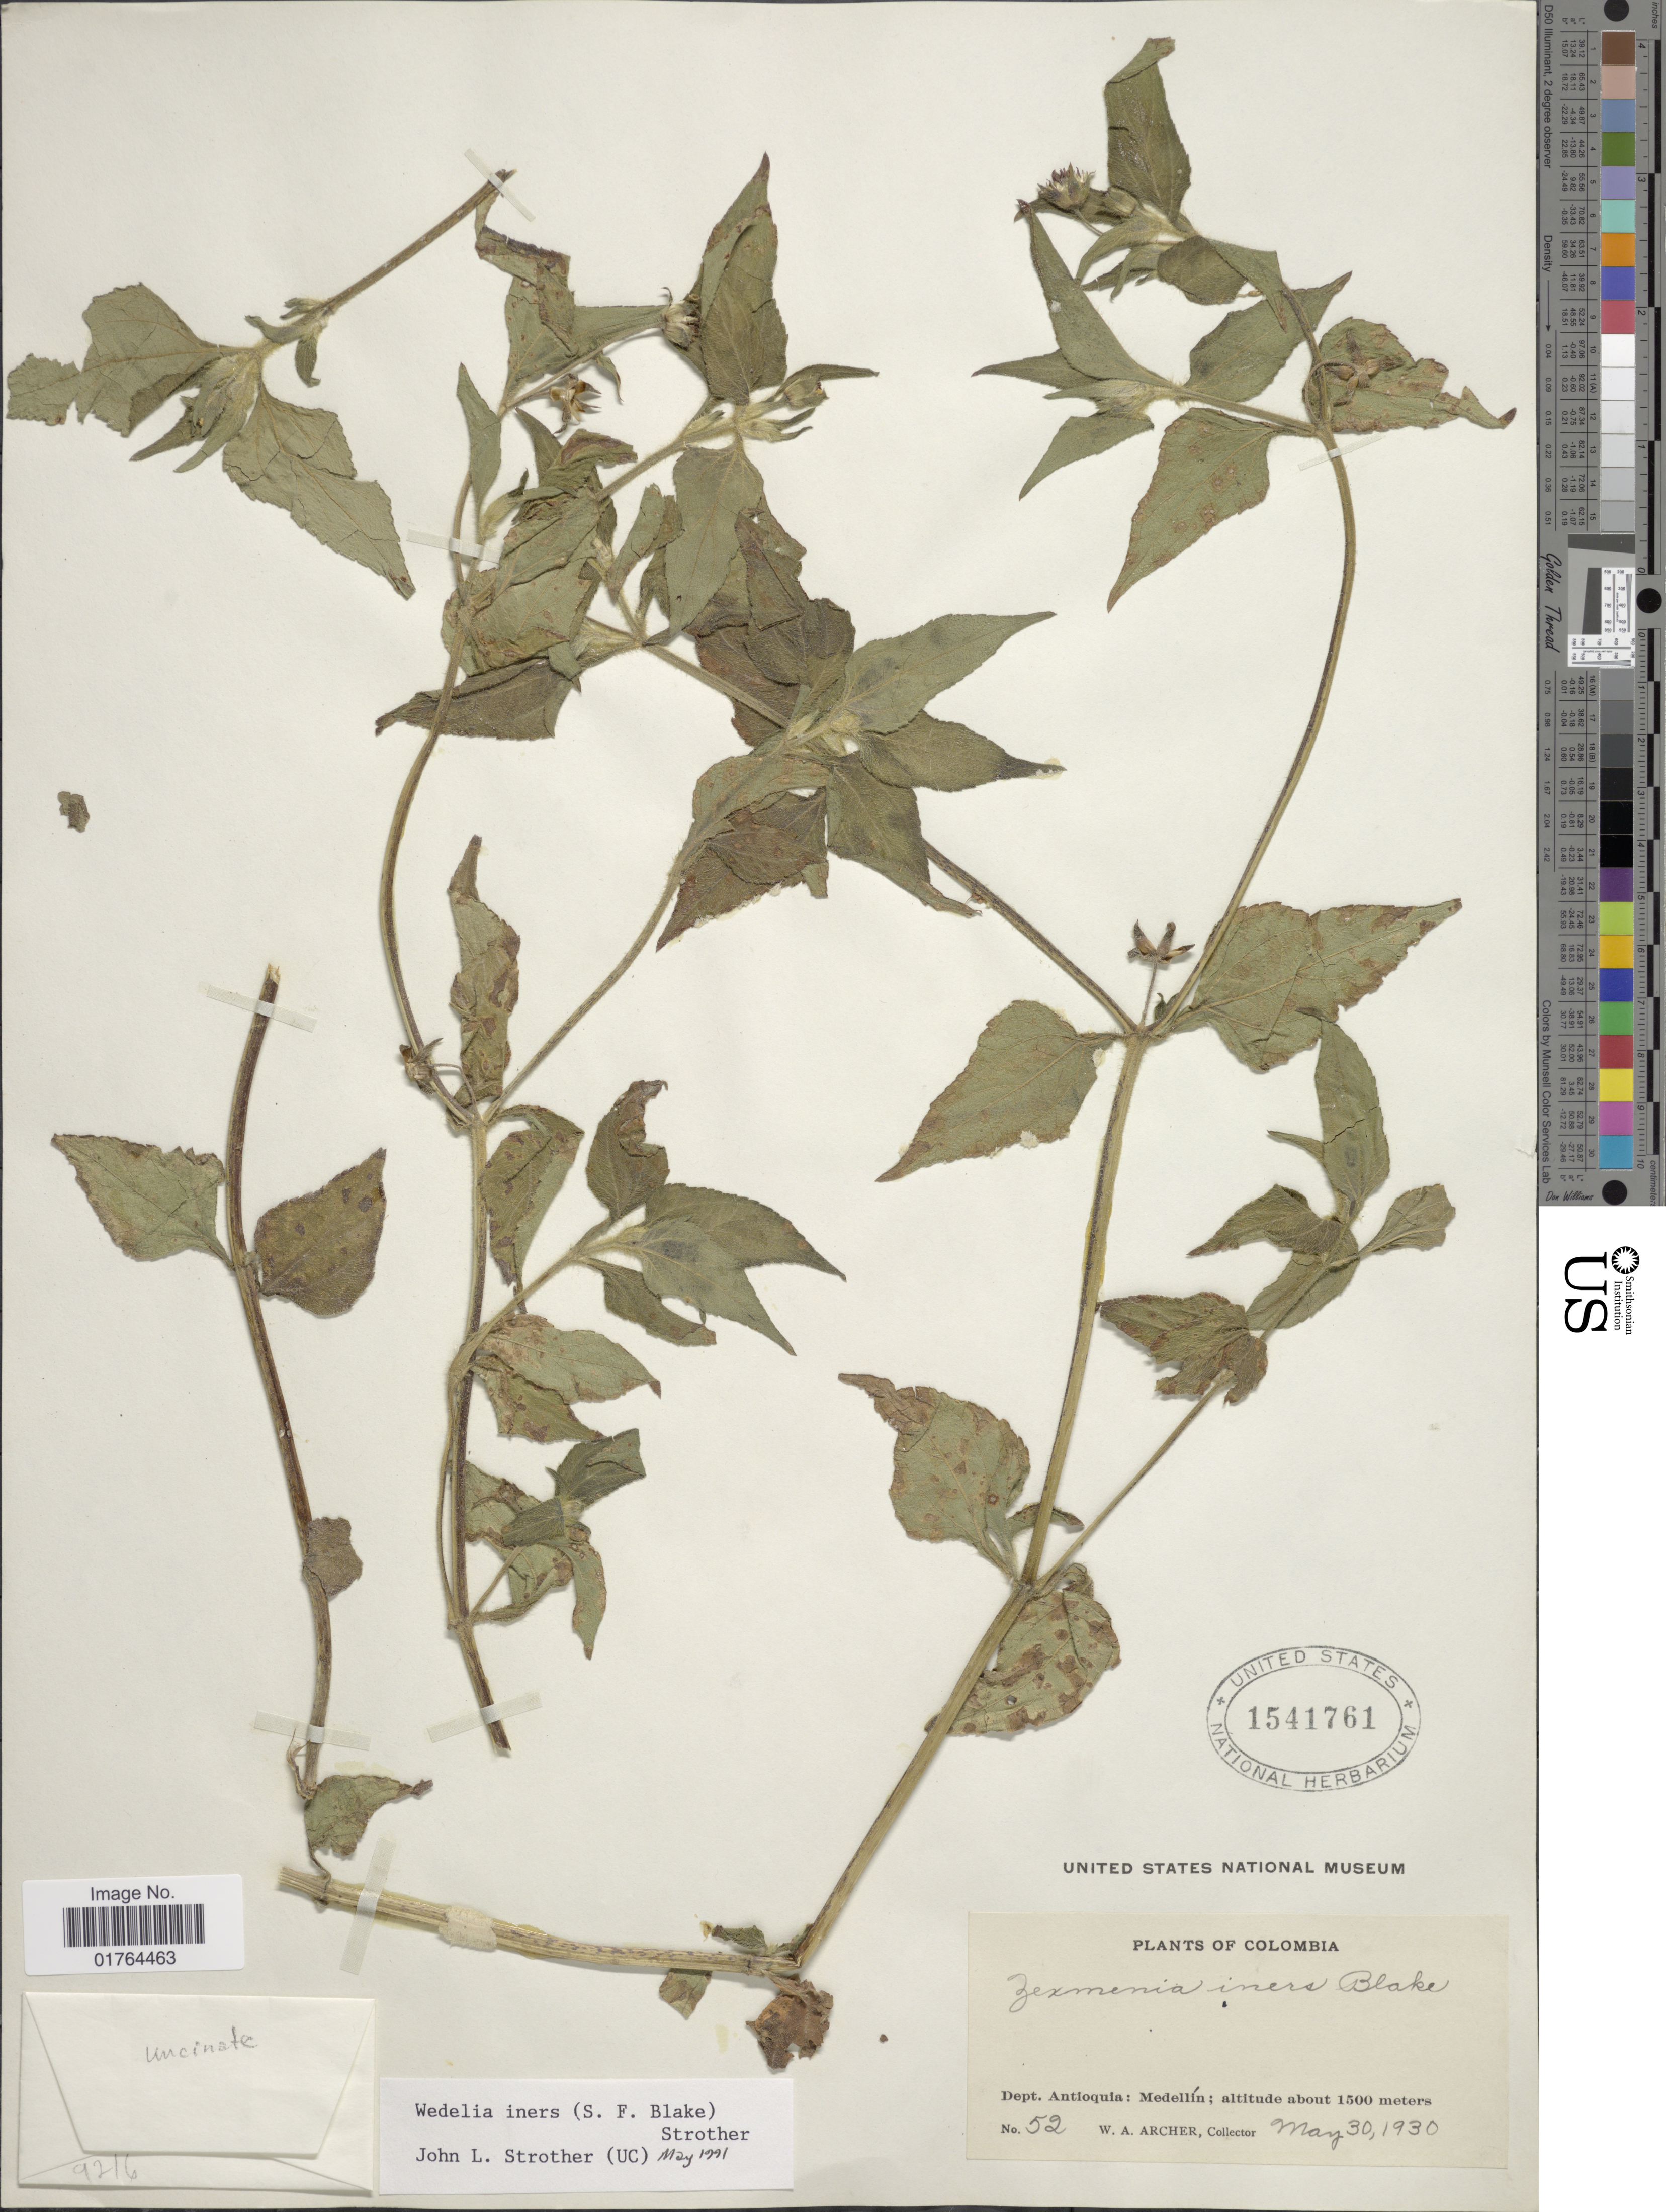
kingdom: Plantae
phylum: Tracheophyta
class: Magnoliopsida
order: Asterales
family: Asteraceae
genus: Wedelia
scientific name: Wedelia iners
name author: (S.F. Blake) Strother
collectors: W. A. Archer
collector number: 52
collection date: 1930-05-30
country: Colombia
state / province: Antioquia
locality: Medellin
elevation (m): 1500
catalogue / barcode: US 1541761